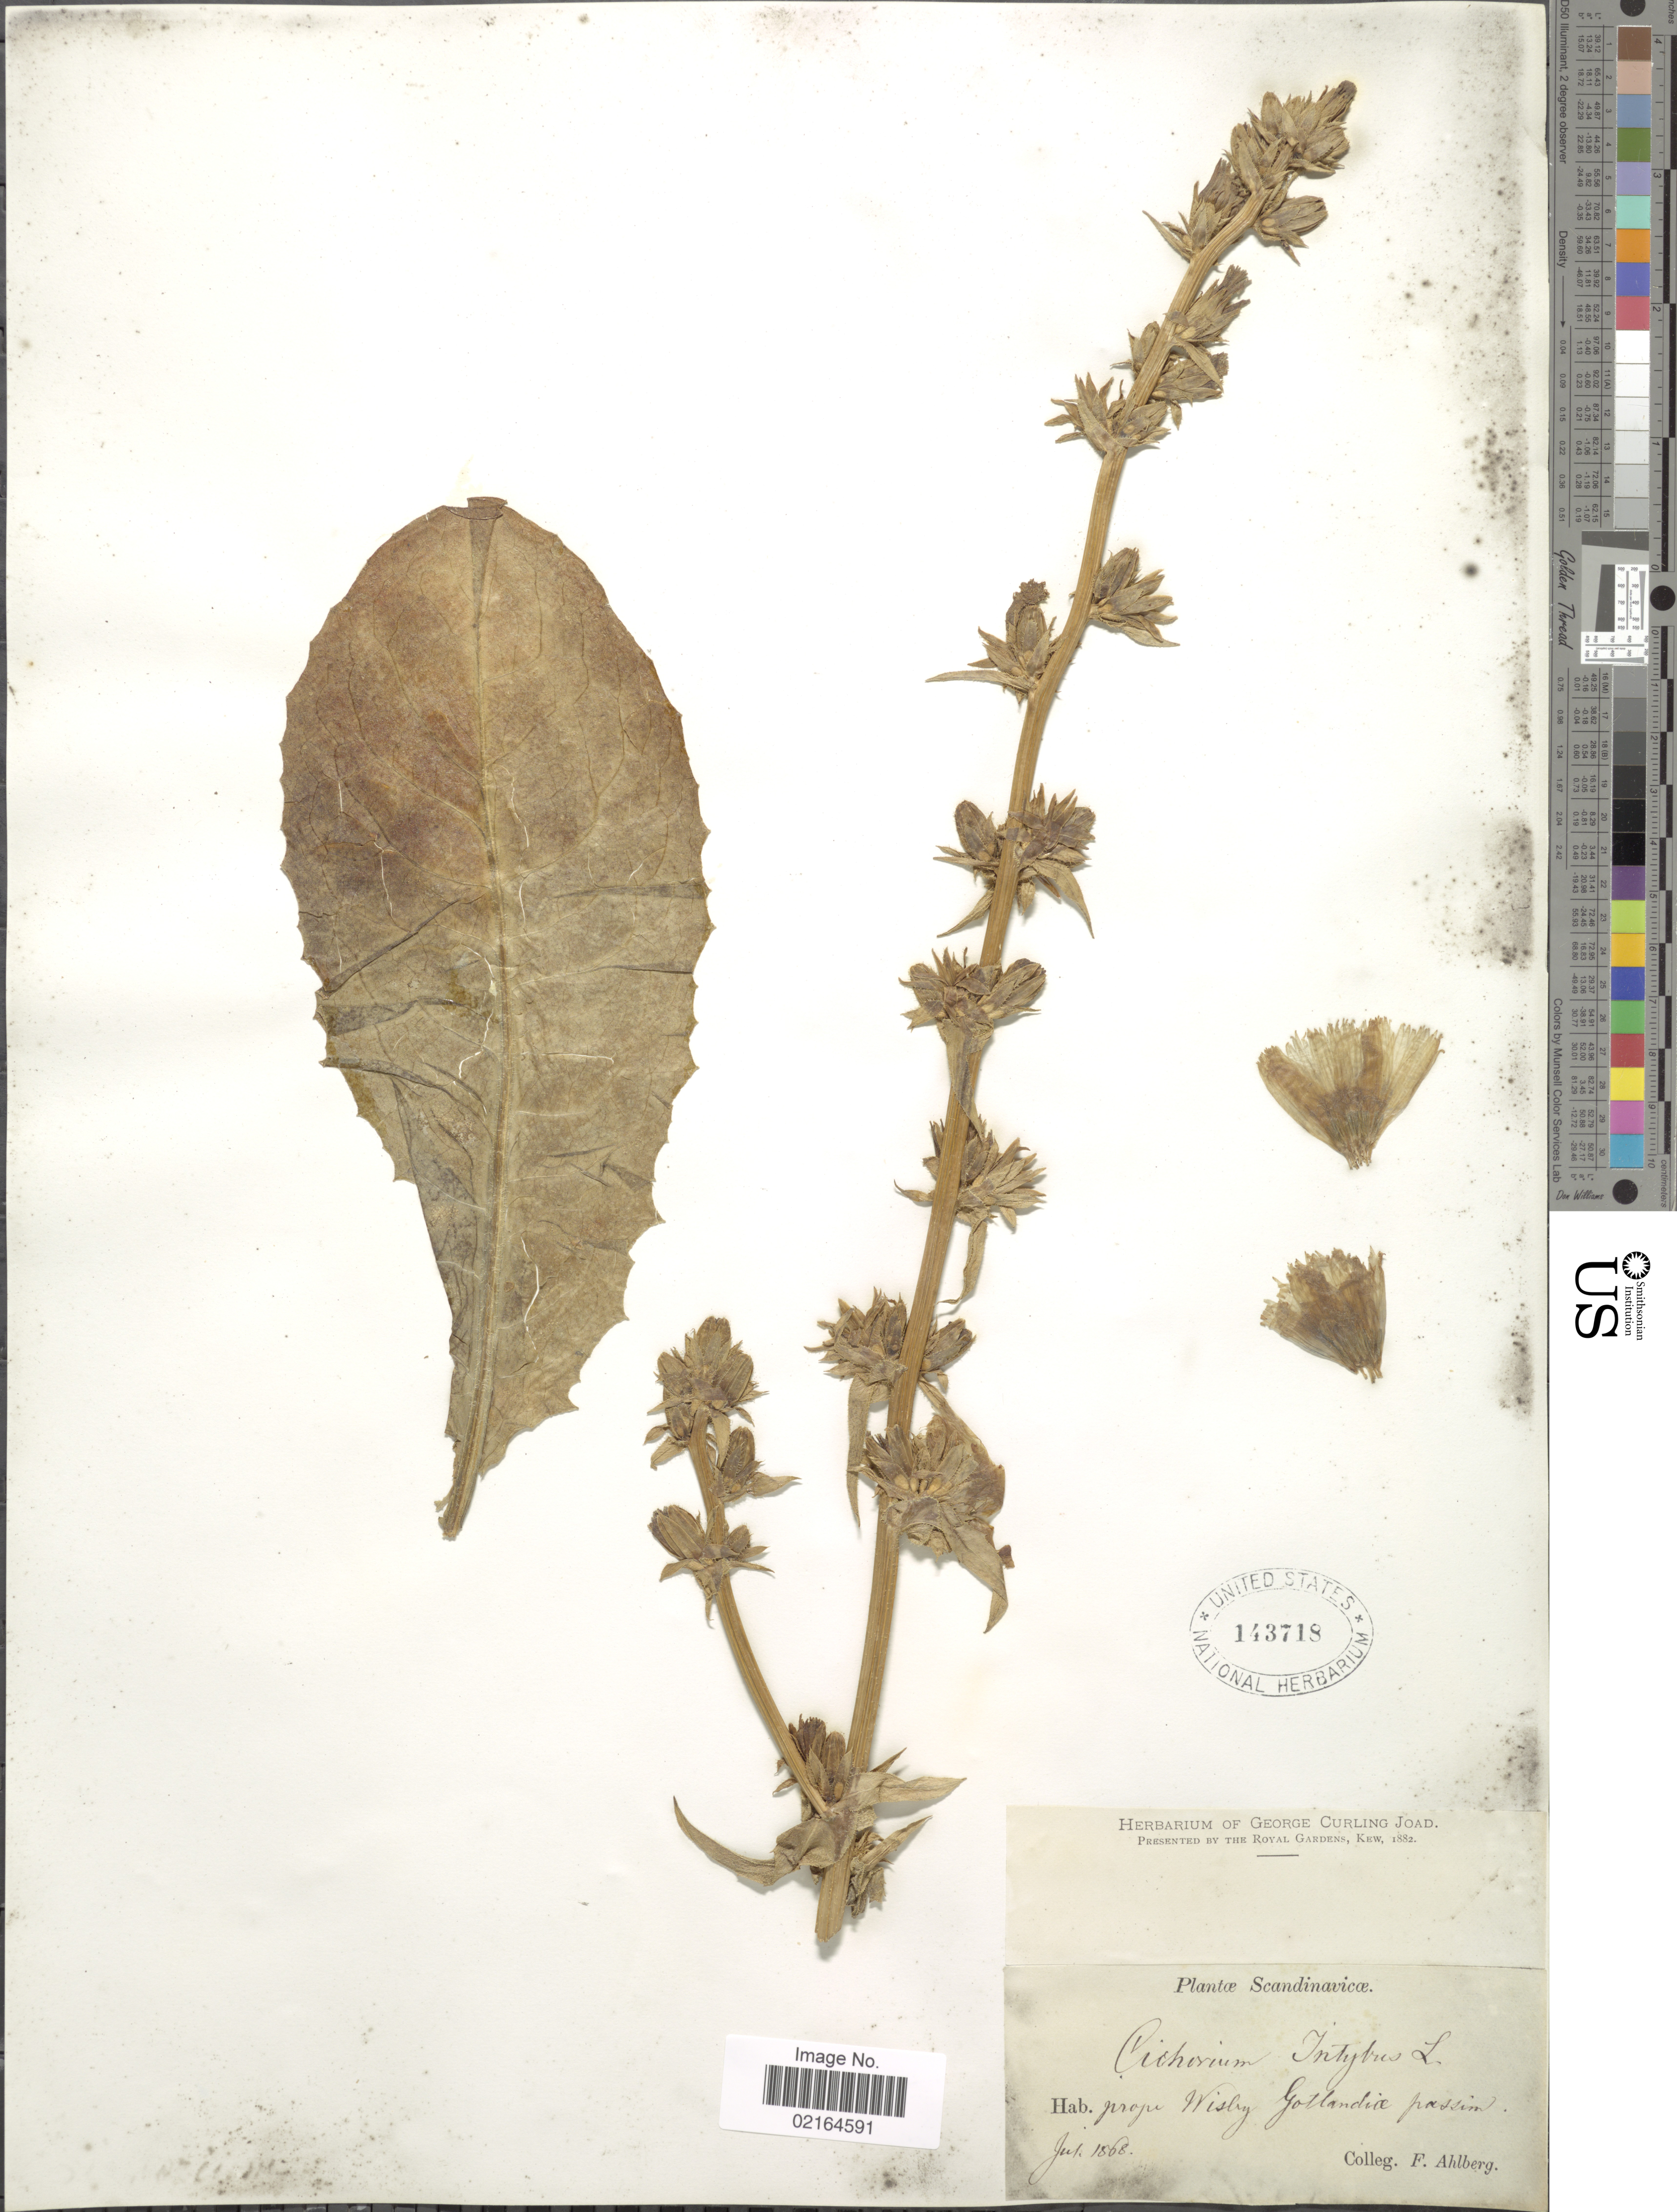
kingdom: Plantae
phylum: Tracheophyta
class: Magnoliopsida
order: Asterales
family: Asteraceae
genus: Cichorium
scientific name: Cichorium intybus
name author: L.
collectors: F. Ahlberg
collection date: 1868-07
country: Sweden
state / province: Gotland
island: Gotland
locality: Scandinavicae, prope Wisby Gotlandia passim [Scandinavia, near Visby, Gotland, here and there]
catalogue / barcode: US 143718